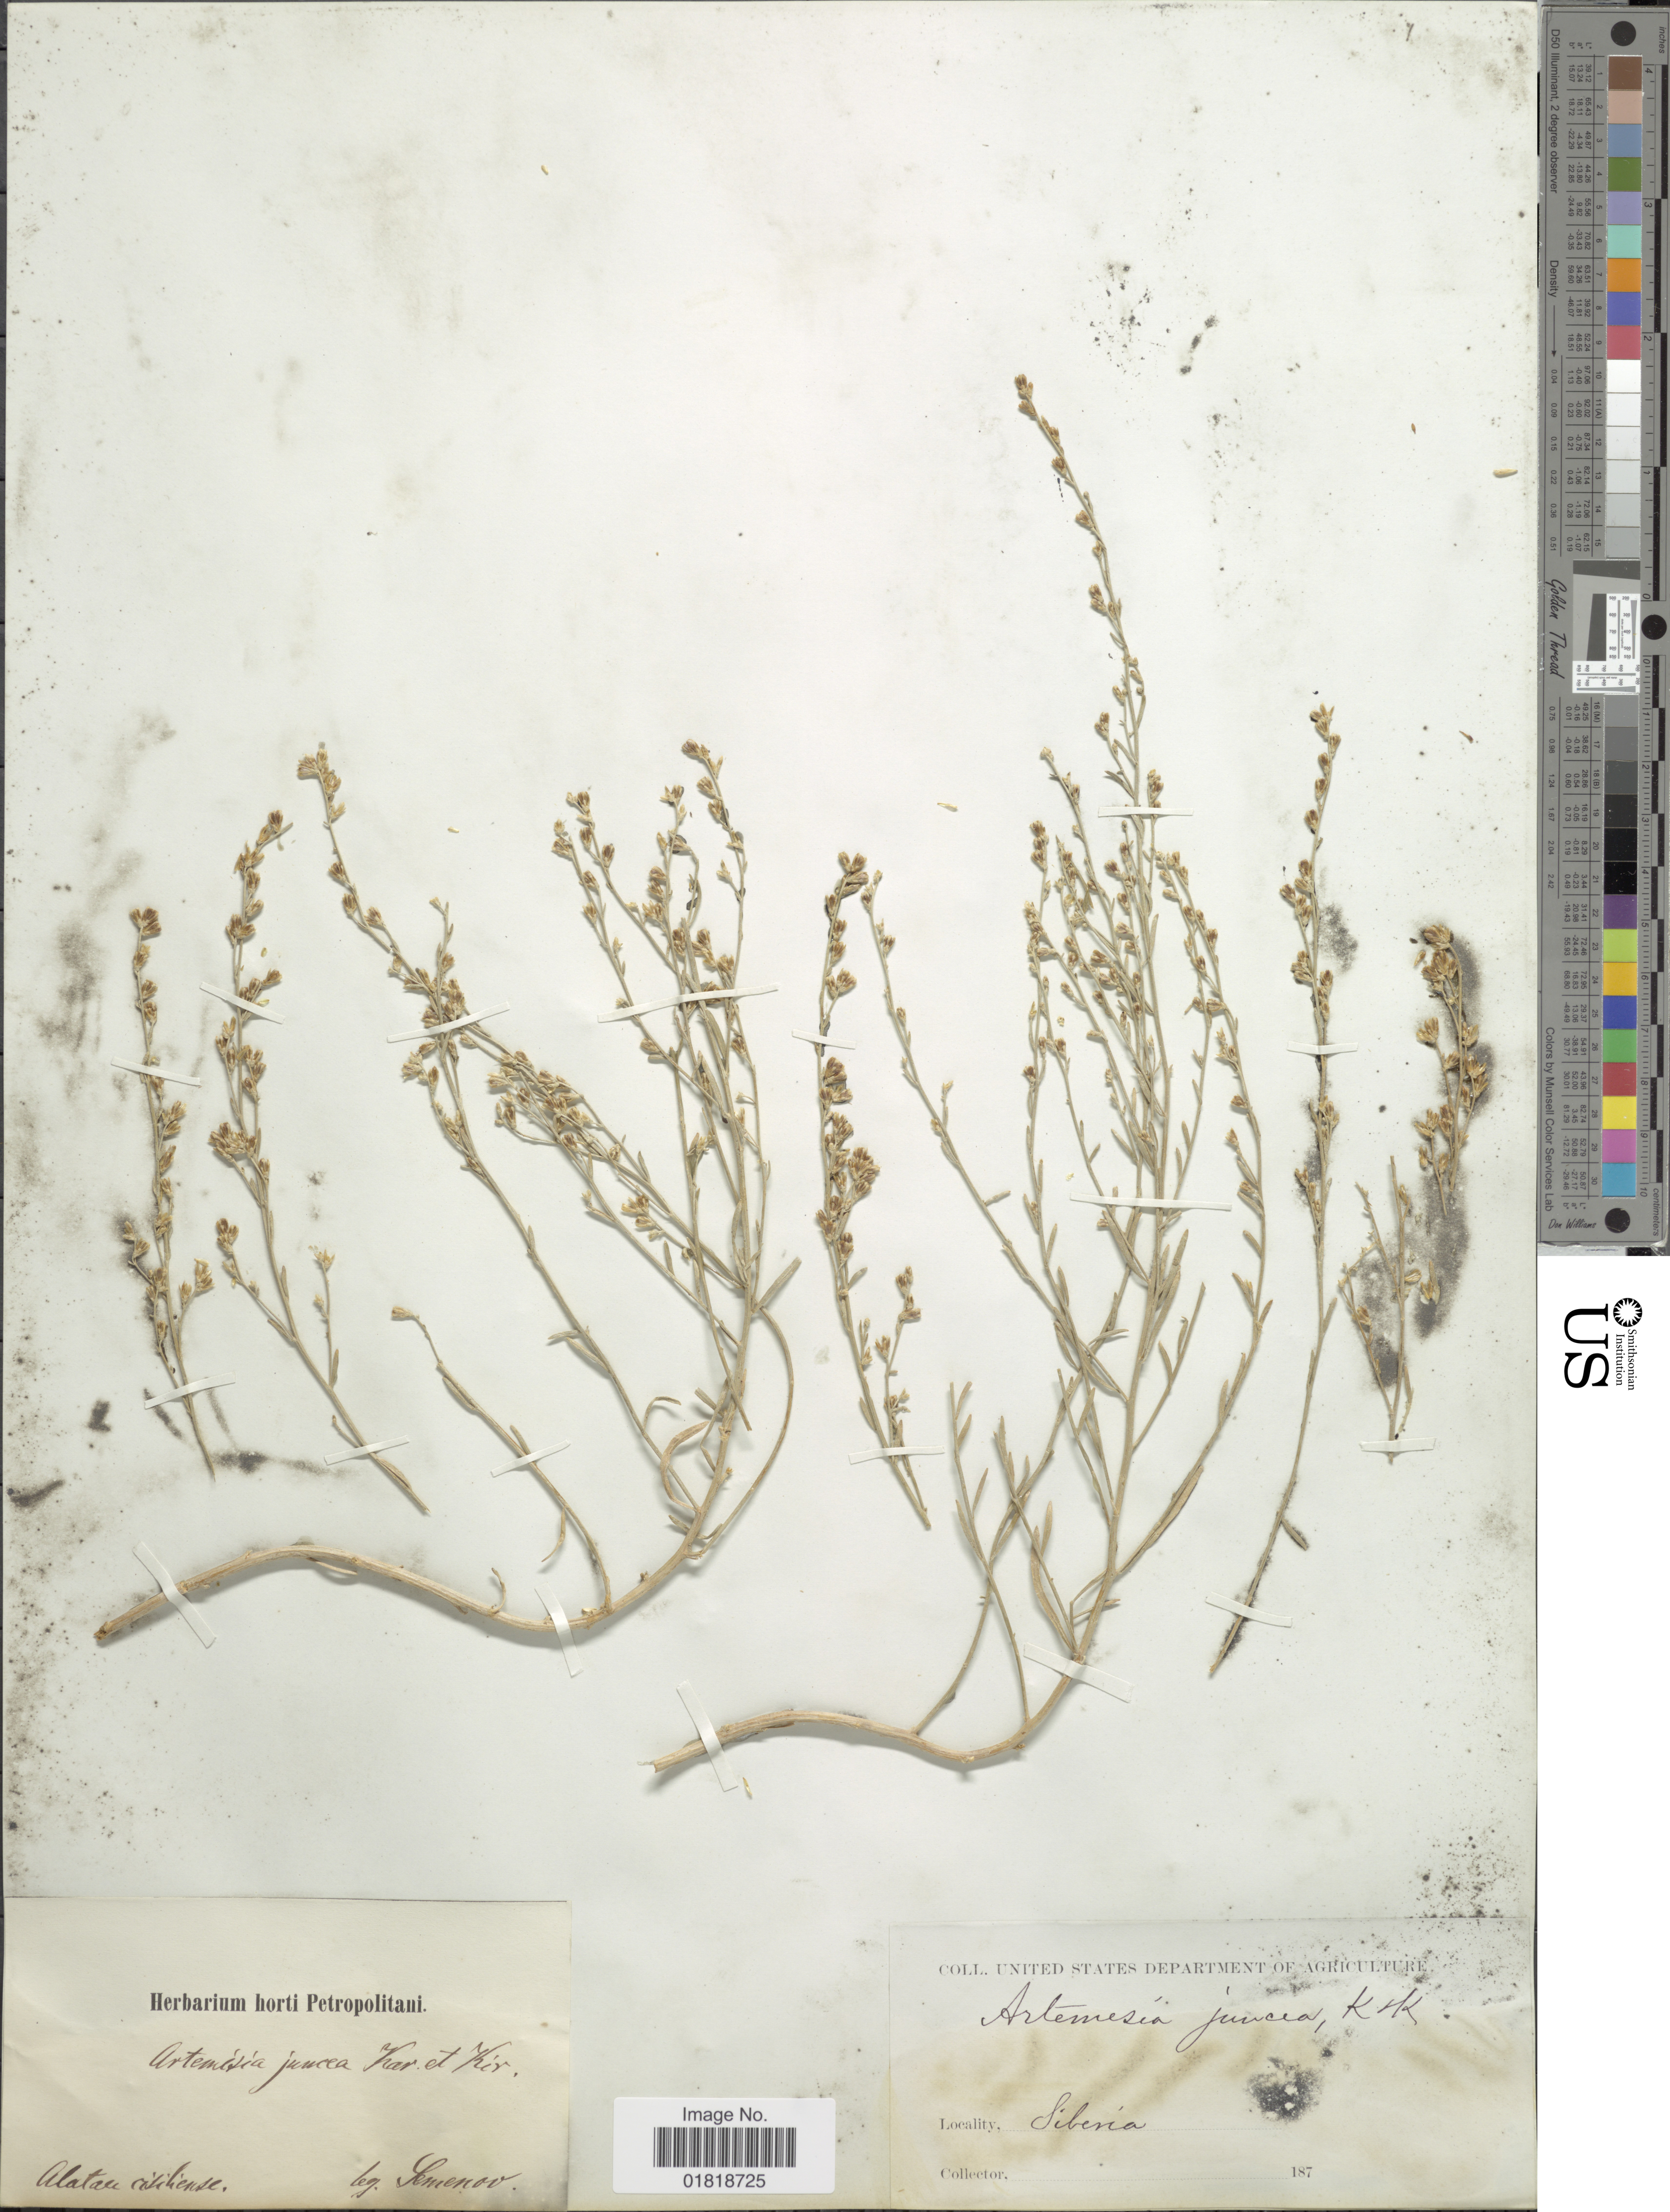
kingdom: Plantae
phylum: Tracheophyta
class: Magnoliopsida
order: Asterales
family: Asteraceae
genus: Artemisia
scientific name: Artemisia juncea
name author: Kar. & Kir.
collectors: -- Semenov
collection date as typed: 187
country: Kazakhstan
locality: Alatau. Siberia